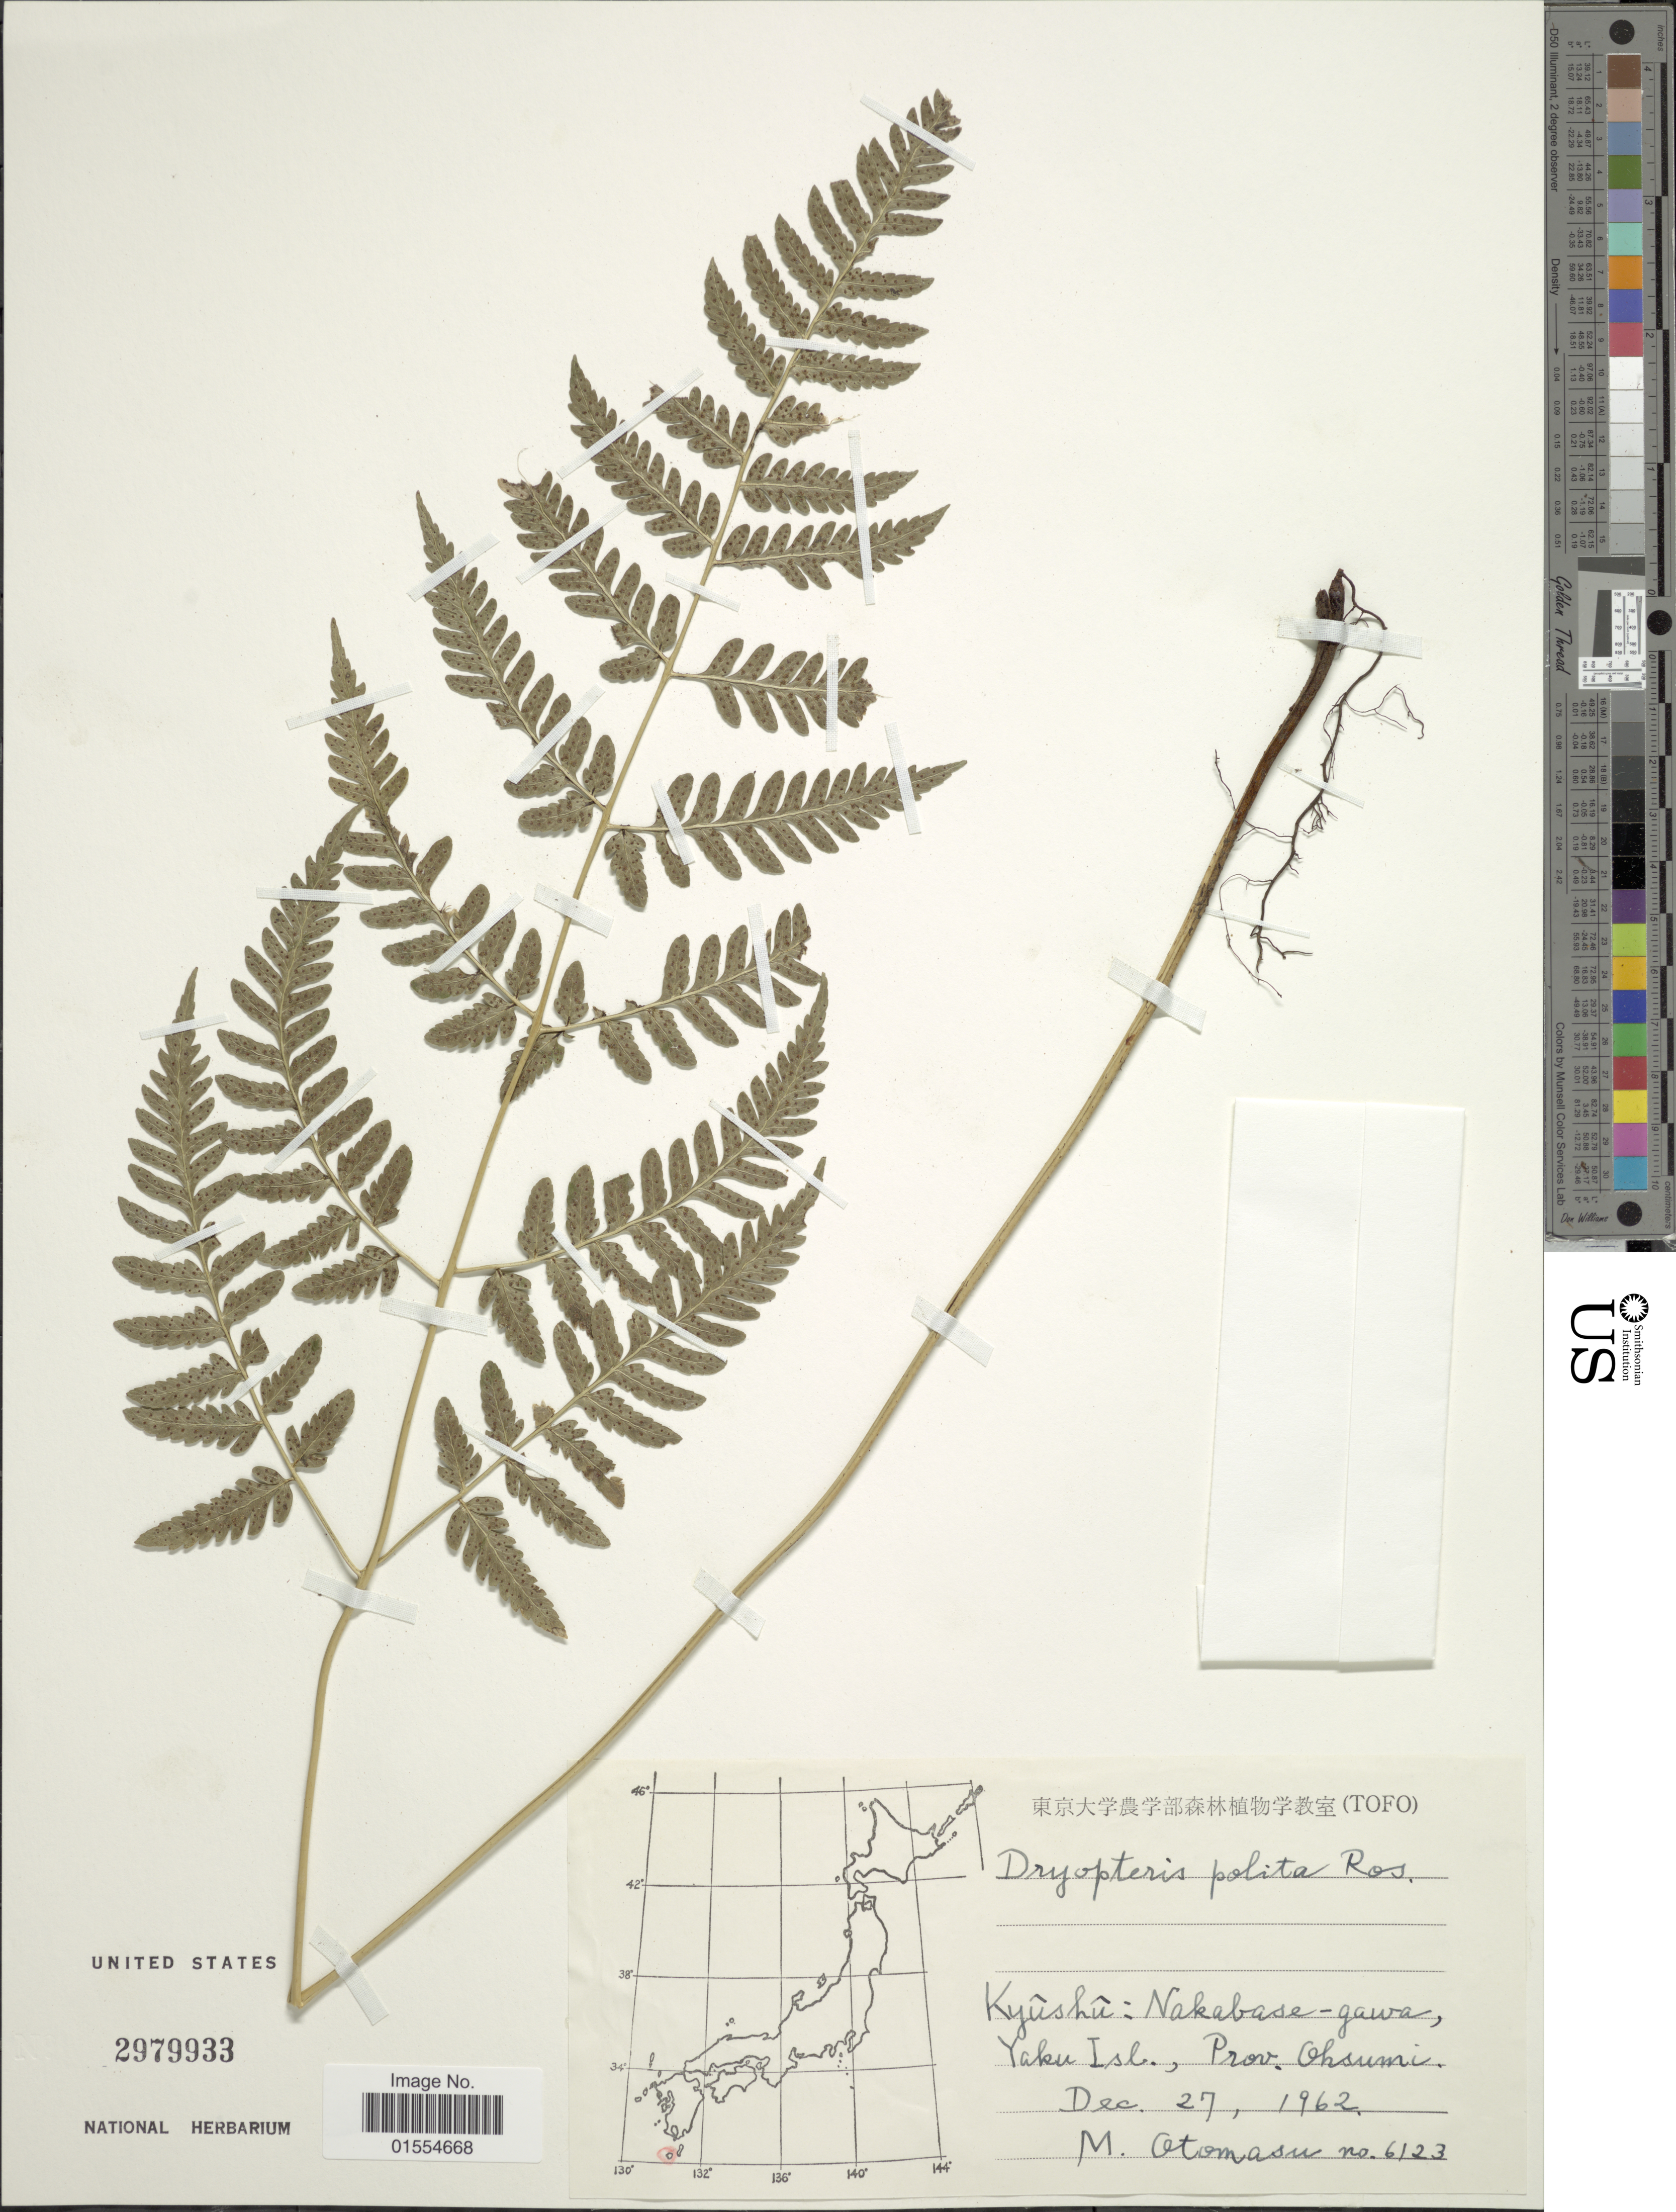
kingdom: Plantae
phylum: Tracheophyta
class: Polypodiopsida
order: Polypodiales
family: Dryopteridaceae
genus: Dryopteris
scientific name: Dryopteris polita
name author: Rosenst.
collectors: M. Otomasu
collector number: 6123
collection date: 1962-12-27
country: Japan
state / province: Kagosima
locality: Kyushu: Nakabase-gawa, Yaku Isl., Prov. Ohsumi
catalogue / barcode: US 2979933